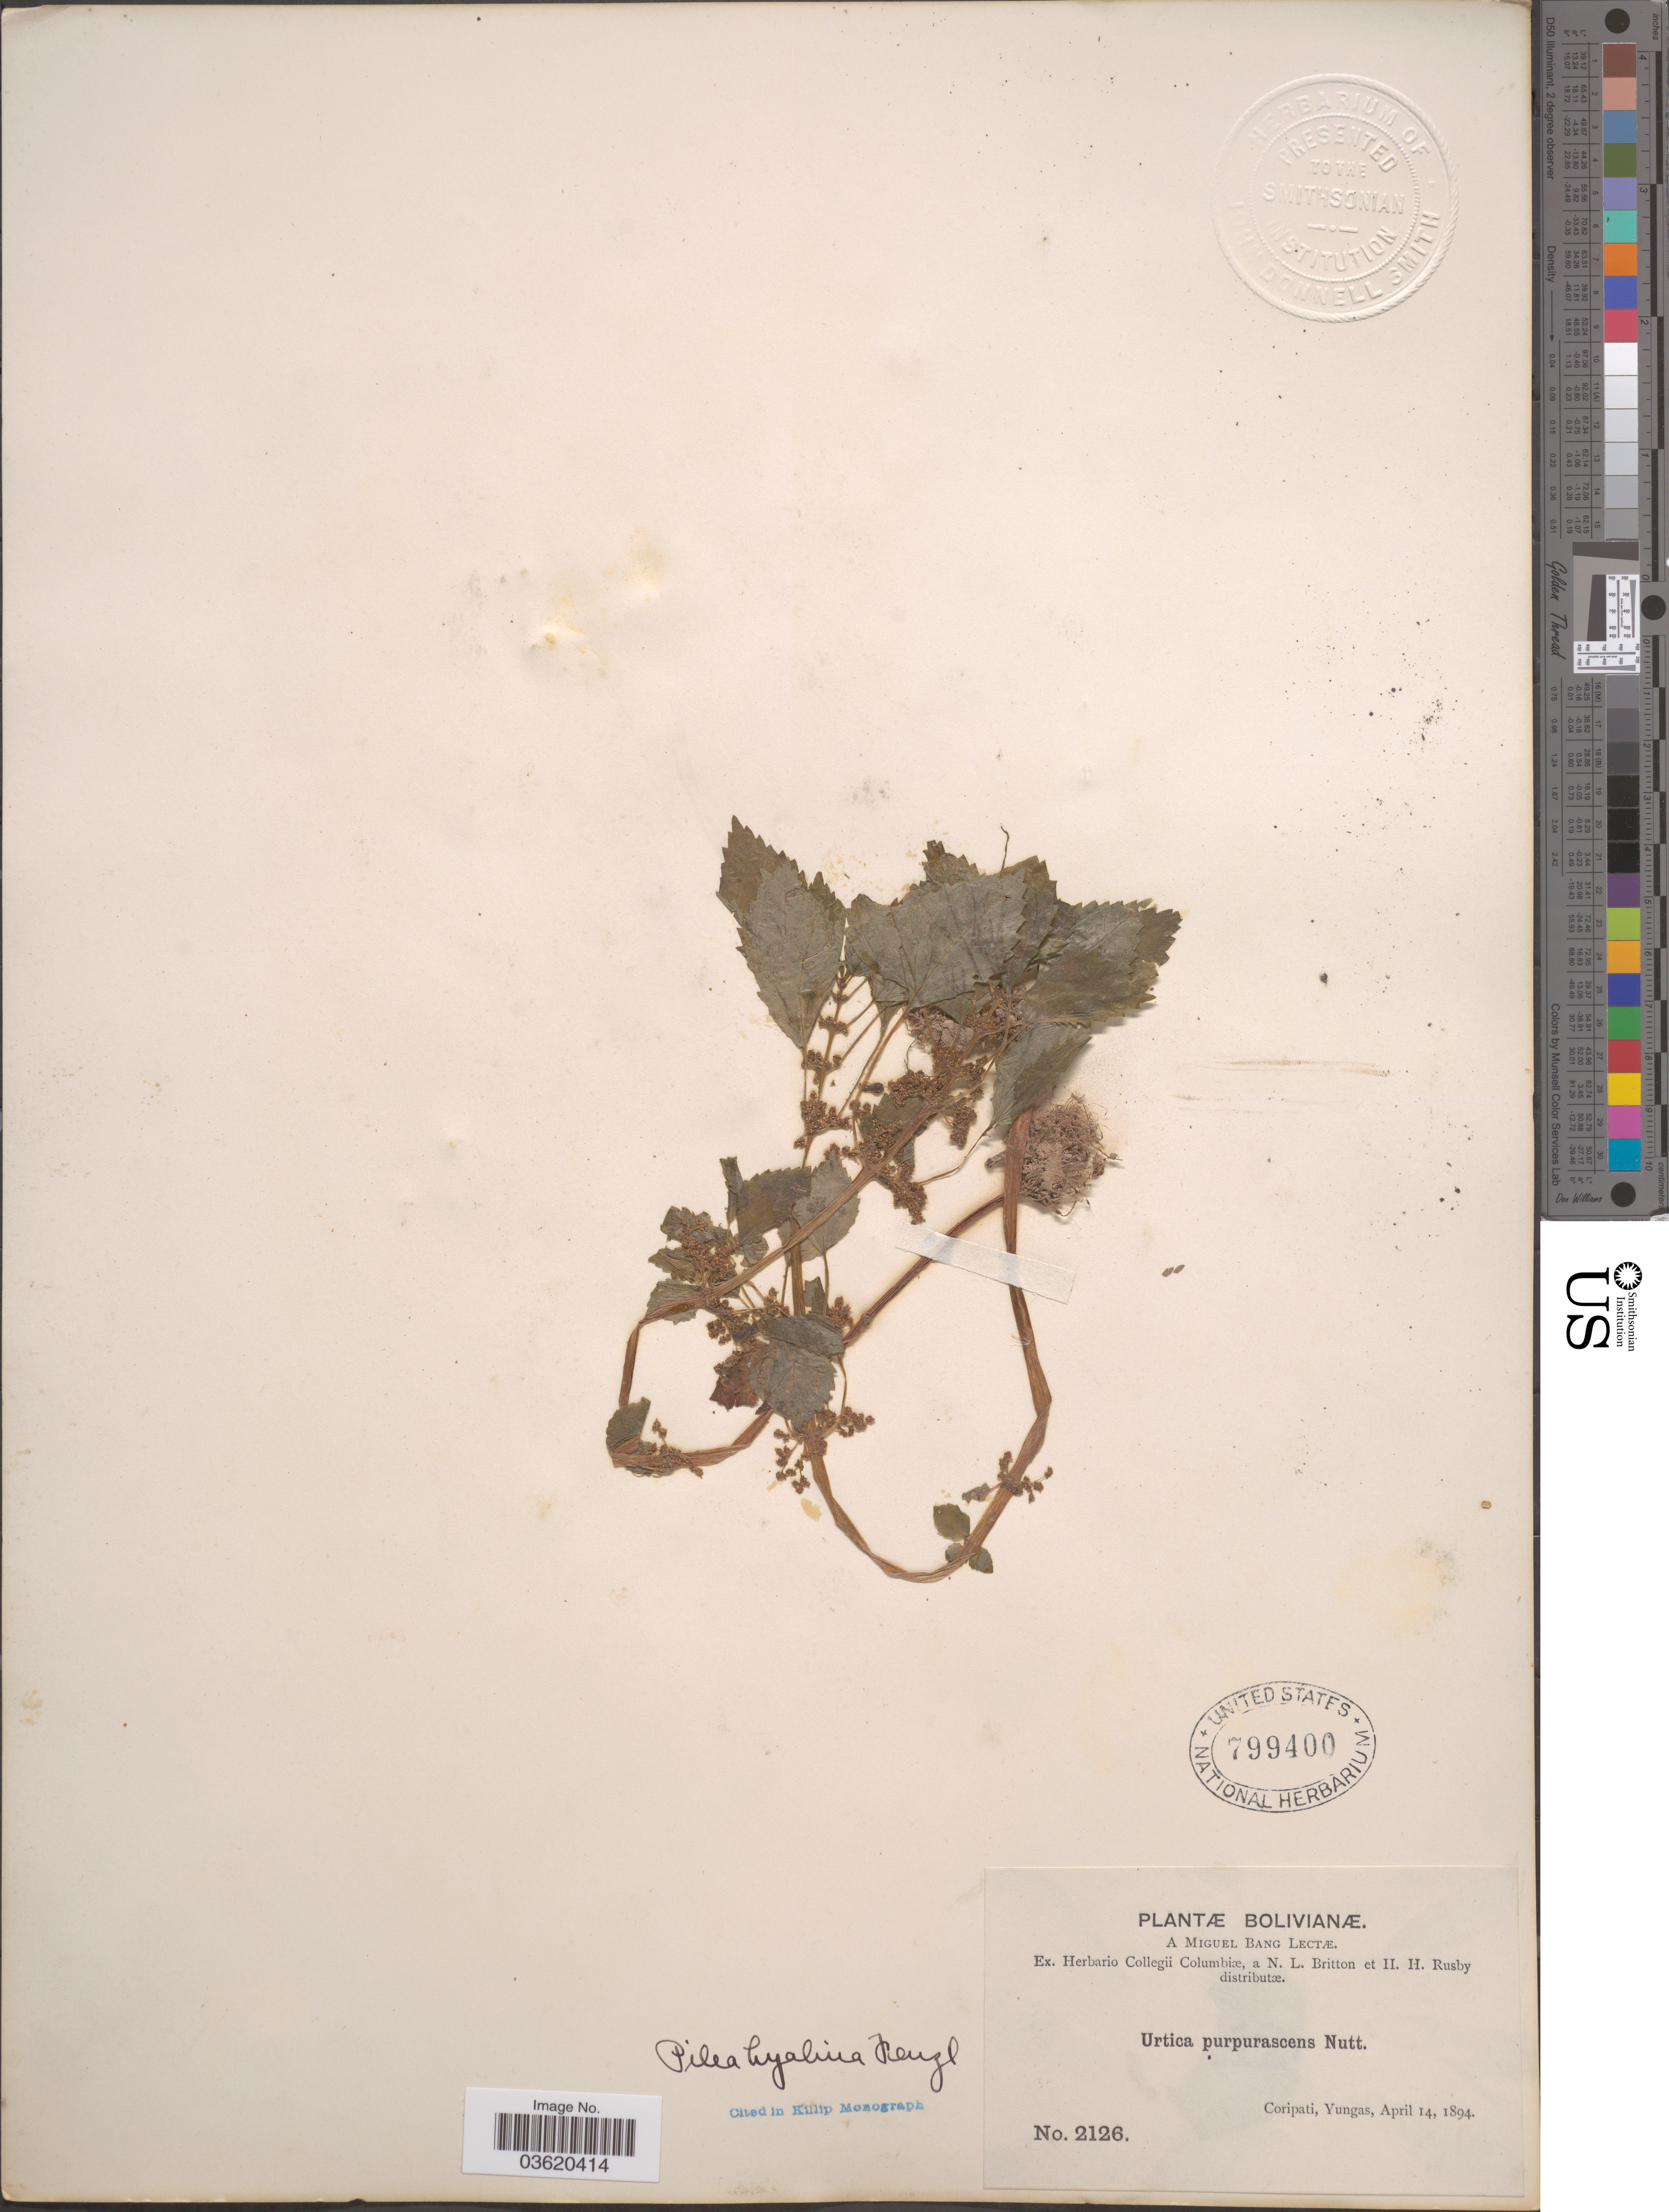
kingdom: Plantae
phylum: Tracheophyta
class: Magnoliopsida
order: Rosales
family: Urticaceae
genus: Pilea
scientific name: Pilea hyalina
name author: Fenzl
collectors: M. Bang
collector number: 2126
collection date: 1894-04-14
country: Bolivia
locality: Coripati, Yungas.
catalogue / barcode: US 799400